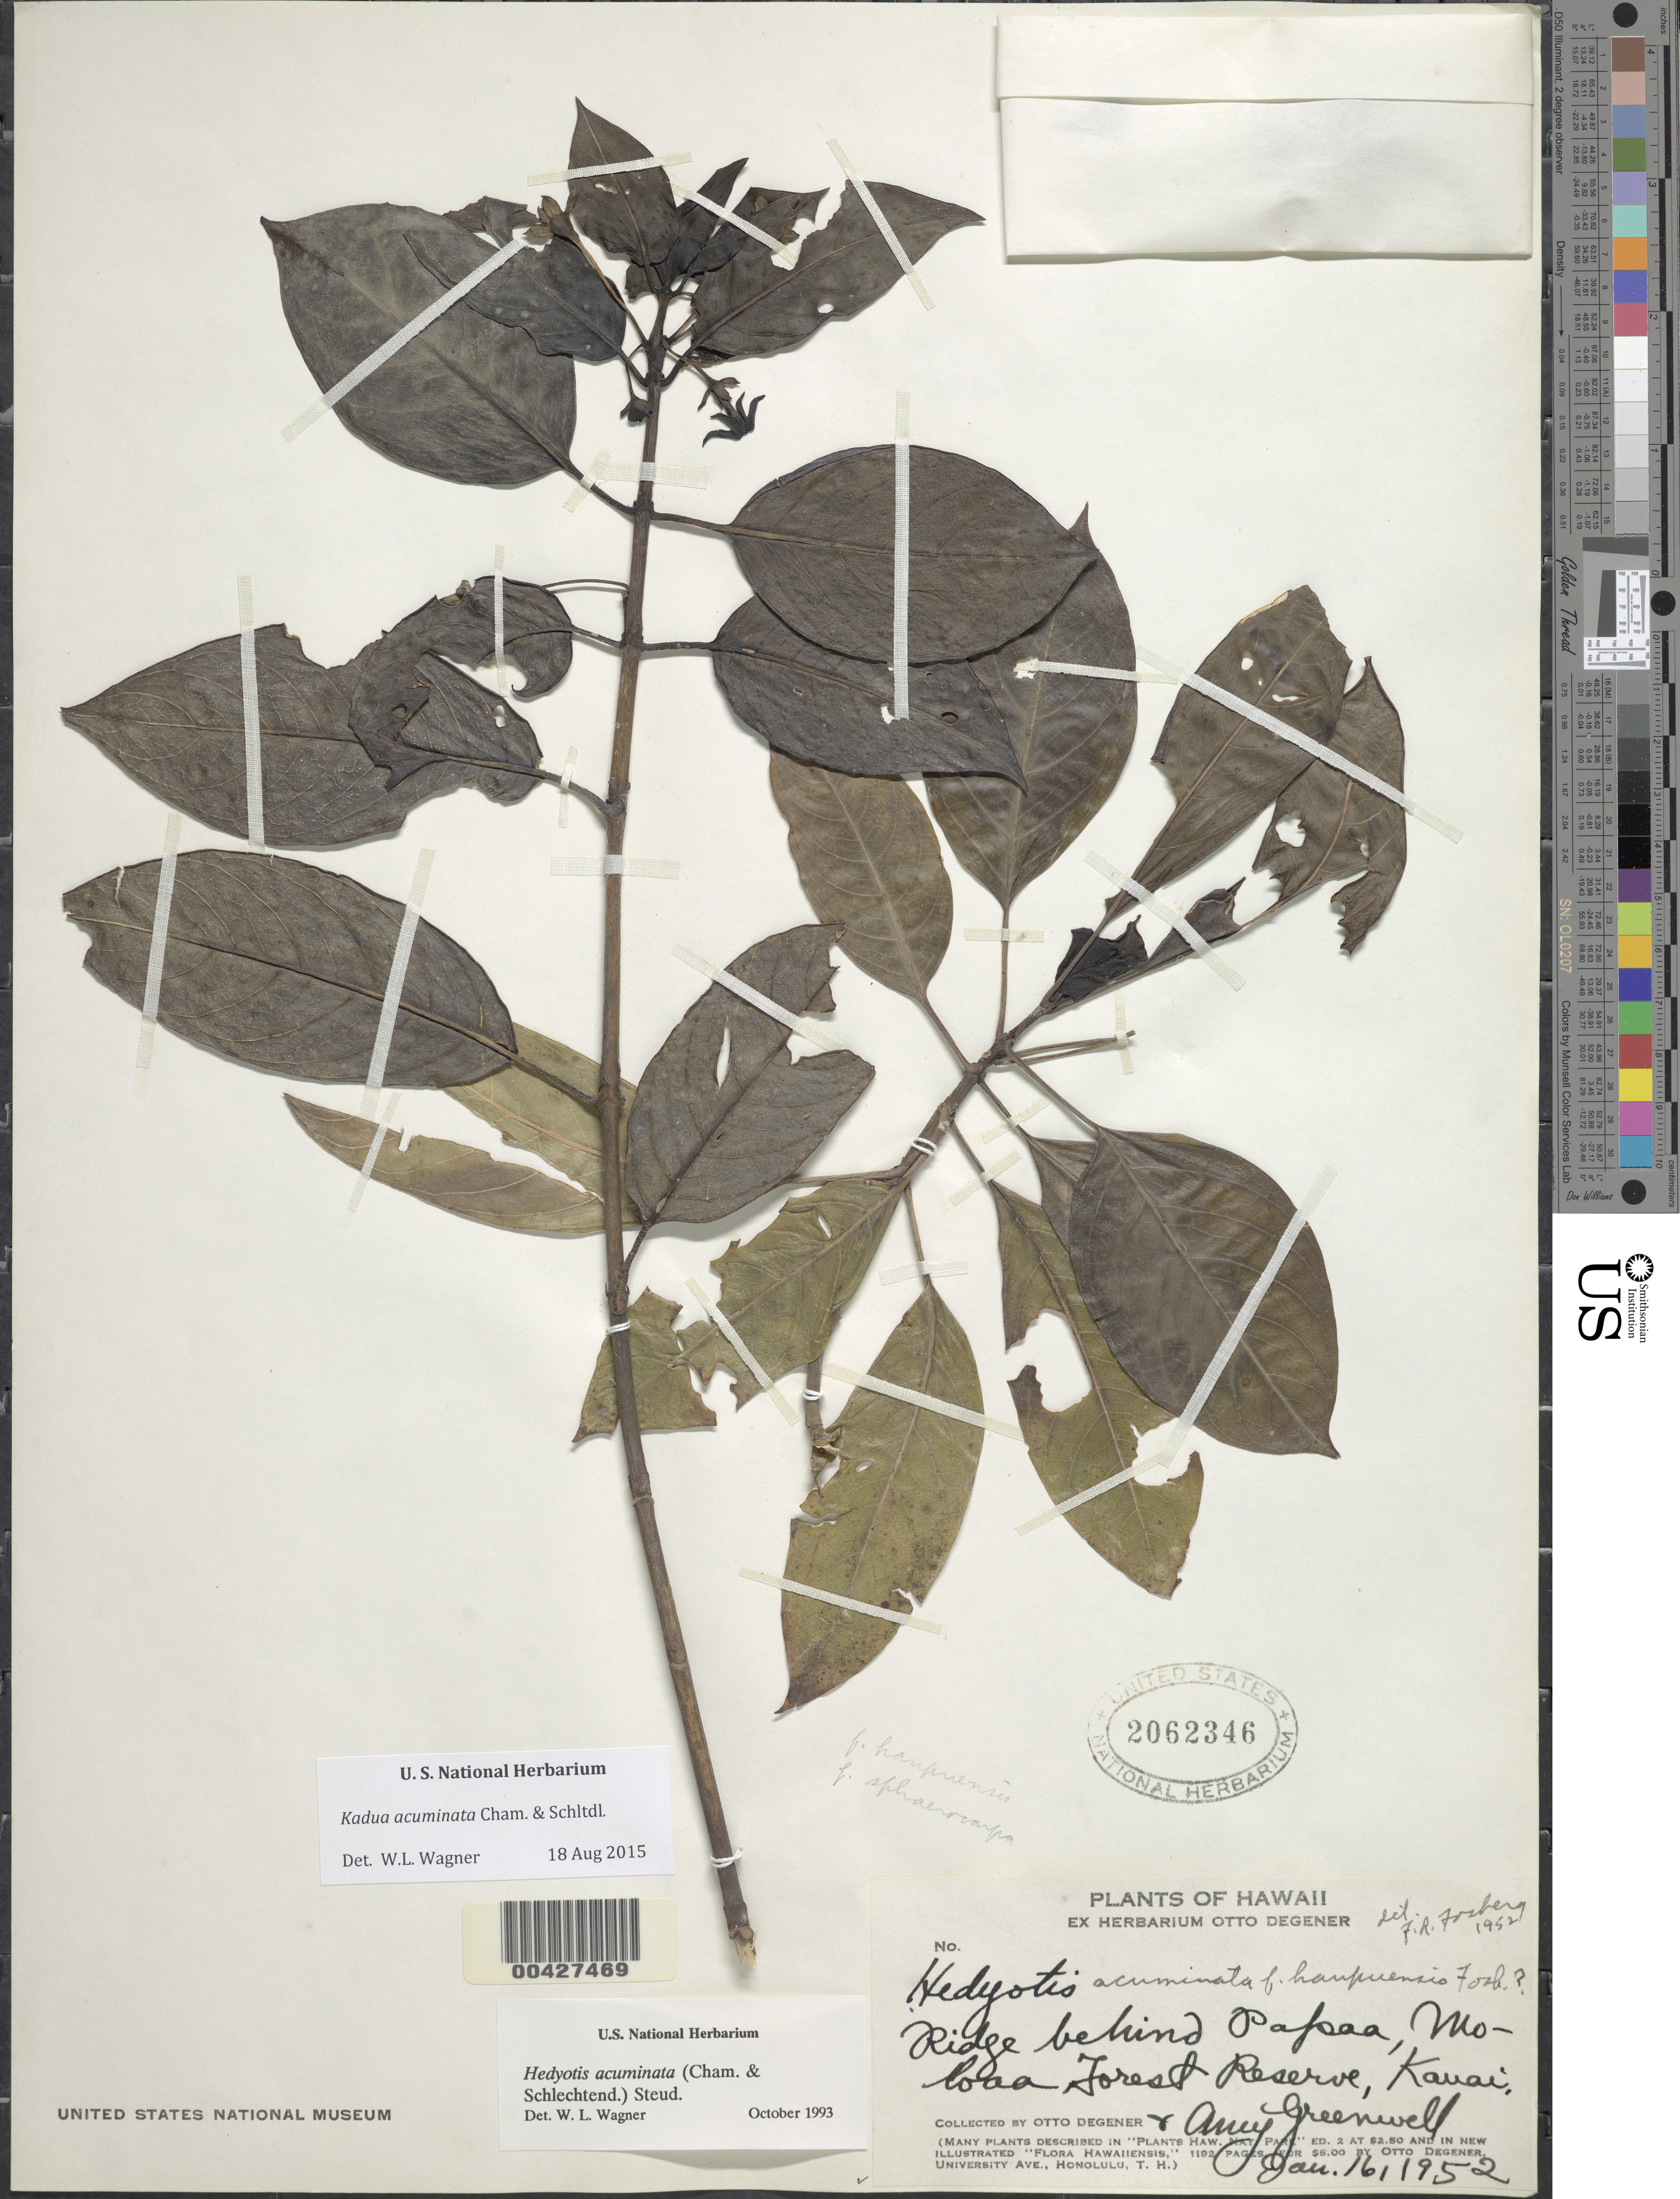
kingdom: Plantae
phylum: Tracheophyta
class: Magnoliopsida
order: Gentianales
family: Rubiaceae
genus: Kadua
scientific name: Kadua acuminata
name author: Cham. & Schltdl.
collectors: O. Degener & A. B. Greenwell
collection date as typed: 16 Jan 1952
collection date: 1952-01-16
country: United States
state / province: Hawaii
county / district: Kauai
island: Kaua'i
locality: Ridge behind Papaa, Moloaa Forest Reserve.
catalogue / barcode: US 2062346